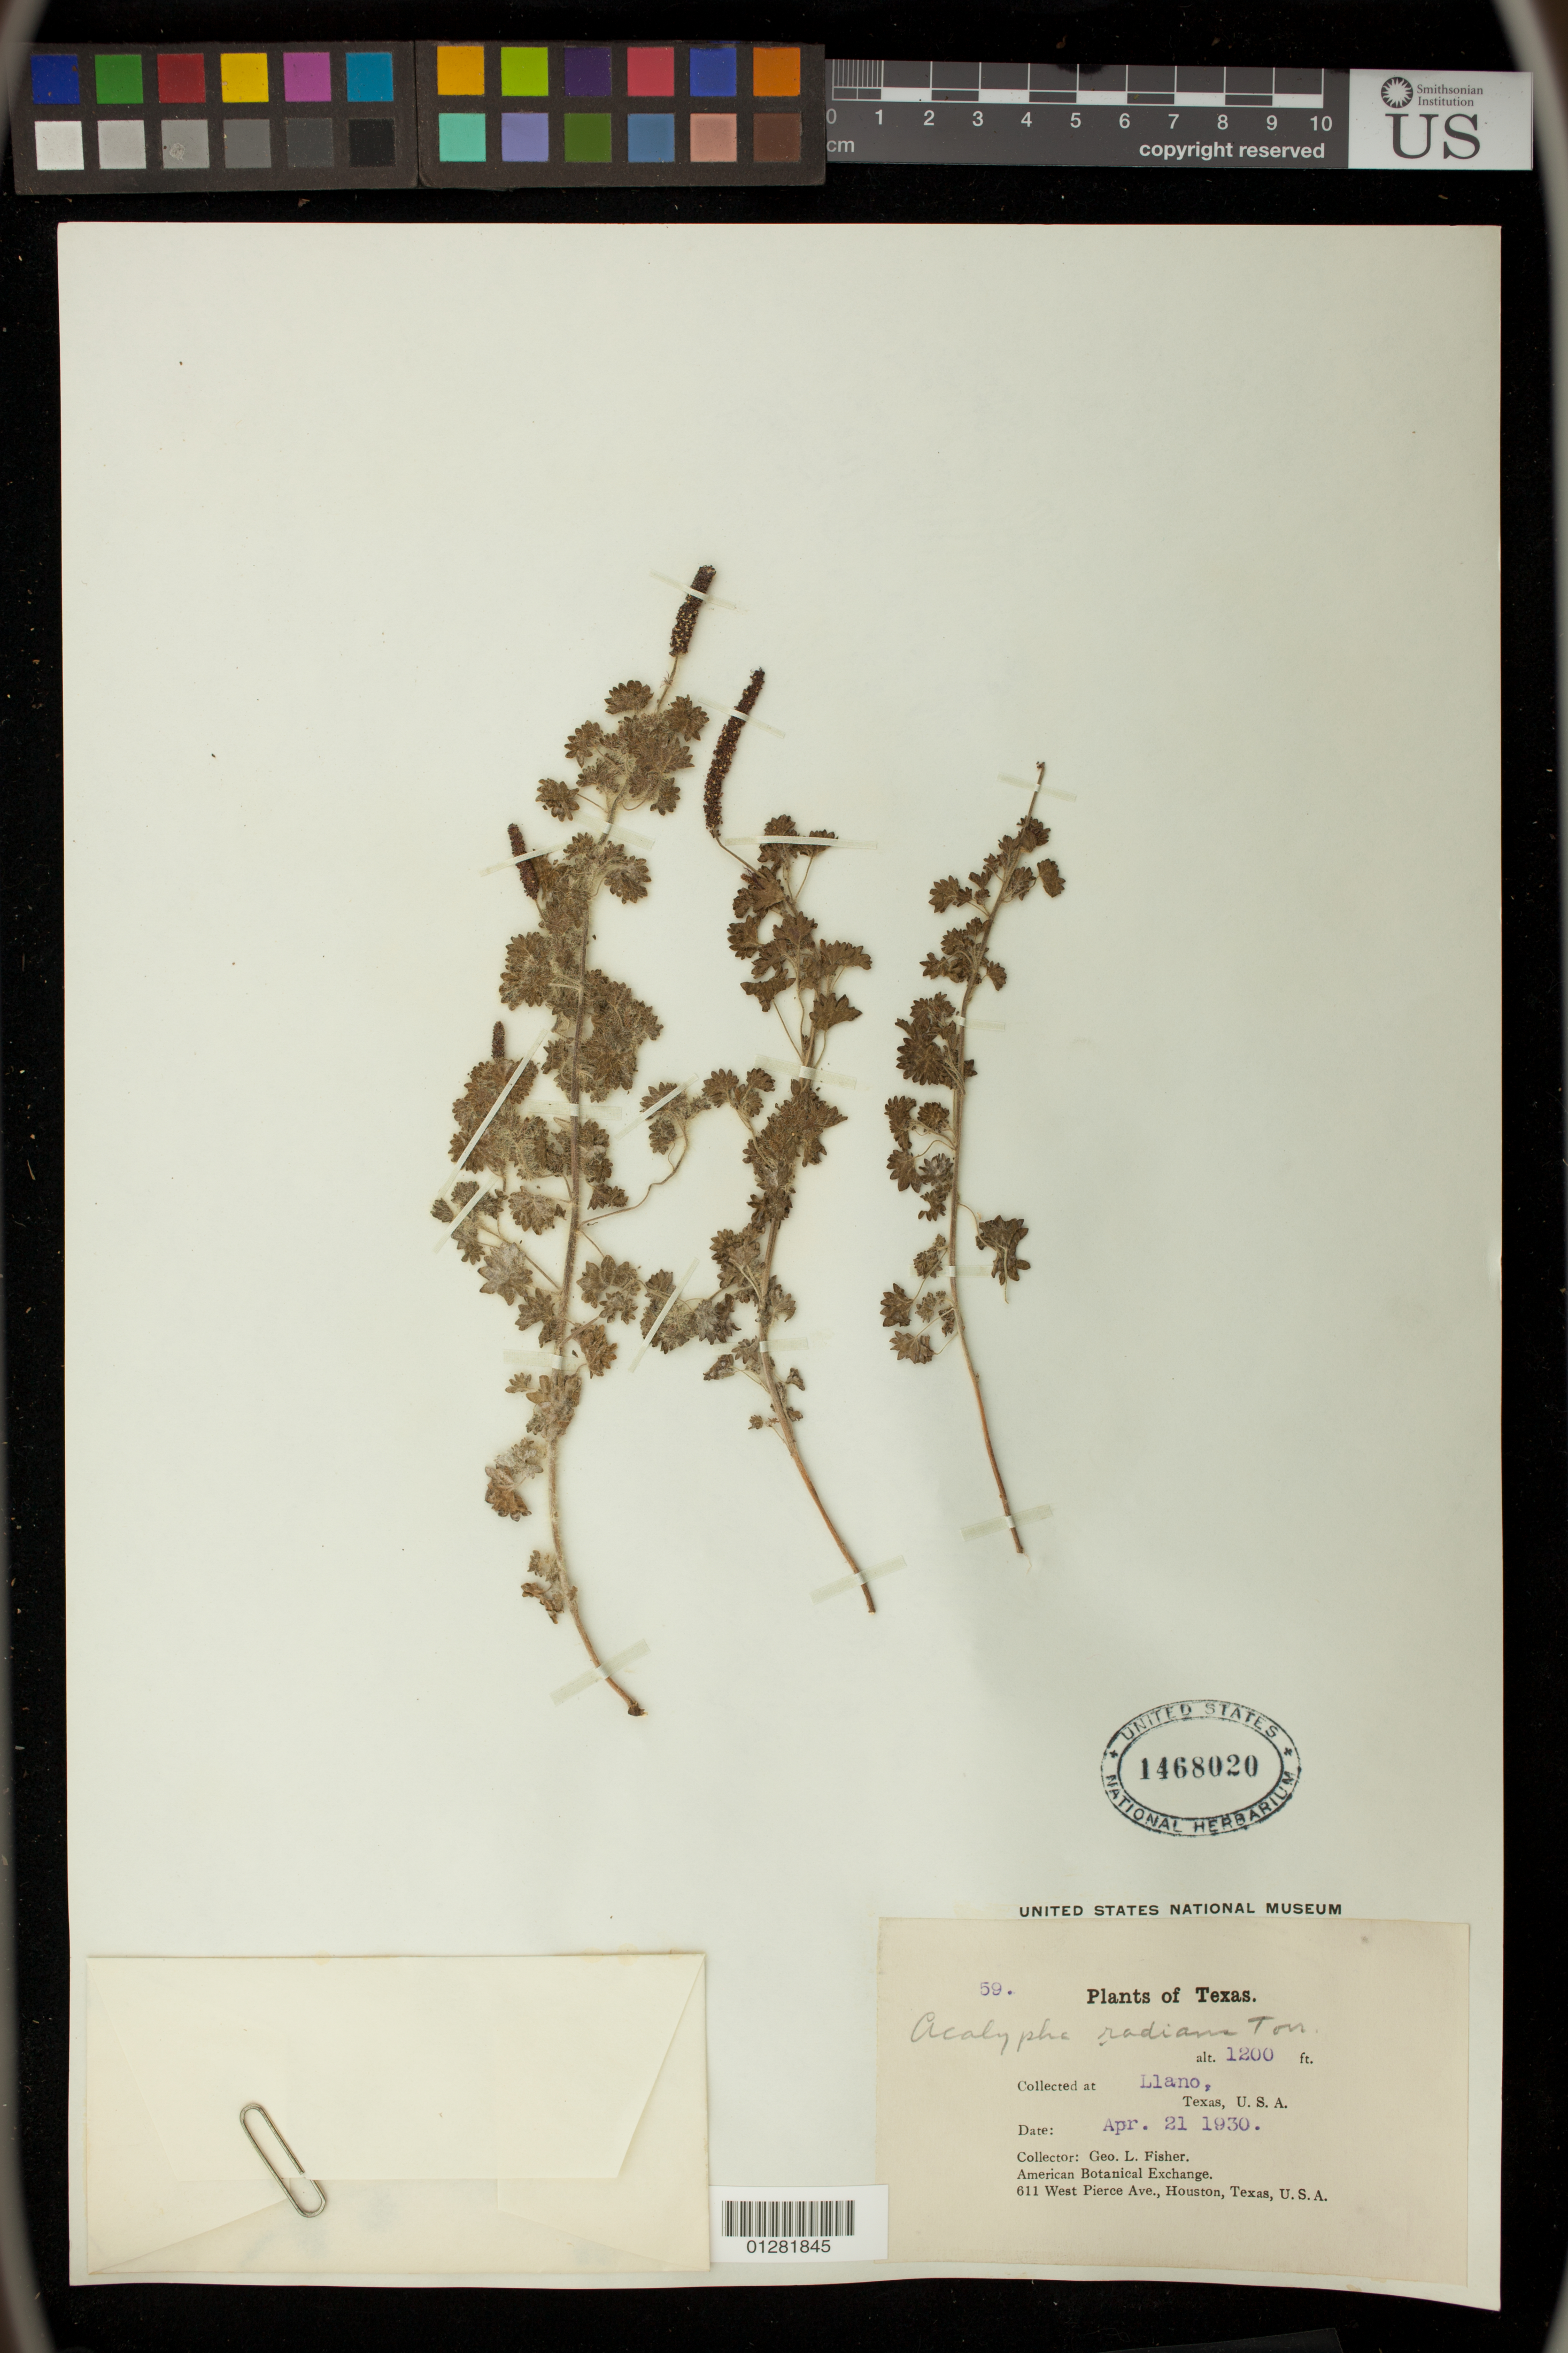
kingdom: Plantae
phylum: Tracheophyta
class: Magnoliopsida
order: Malpighiales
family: Euphorbiaceae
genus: Acalypha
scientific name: Acalypha radians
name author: Torr.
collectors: G. L. Fisher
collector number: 59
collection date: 1930-04-21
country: United States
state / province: Texas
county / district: Llano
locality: Llano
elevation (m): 366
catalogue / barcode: US 1468020